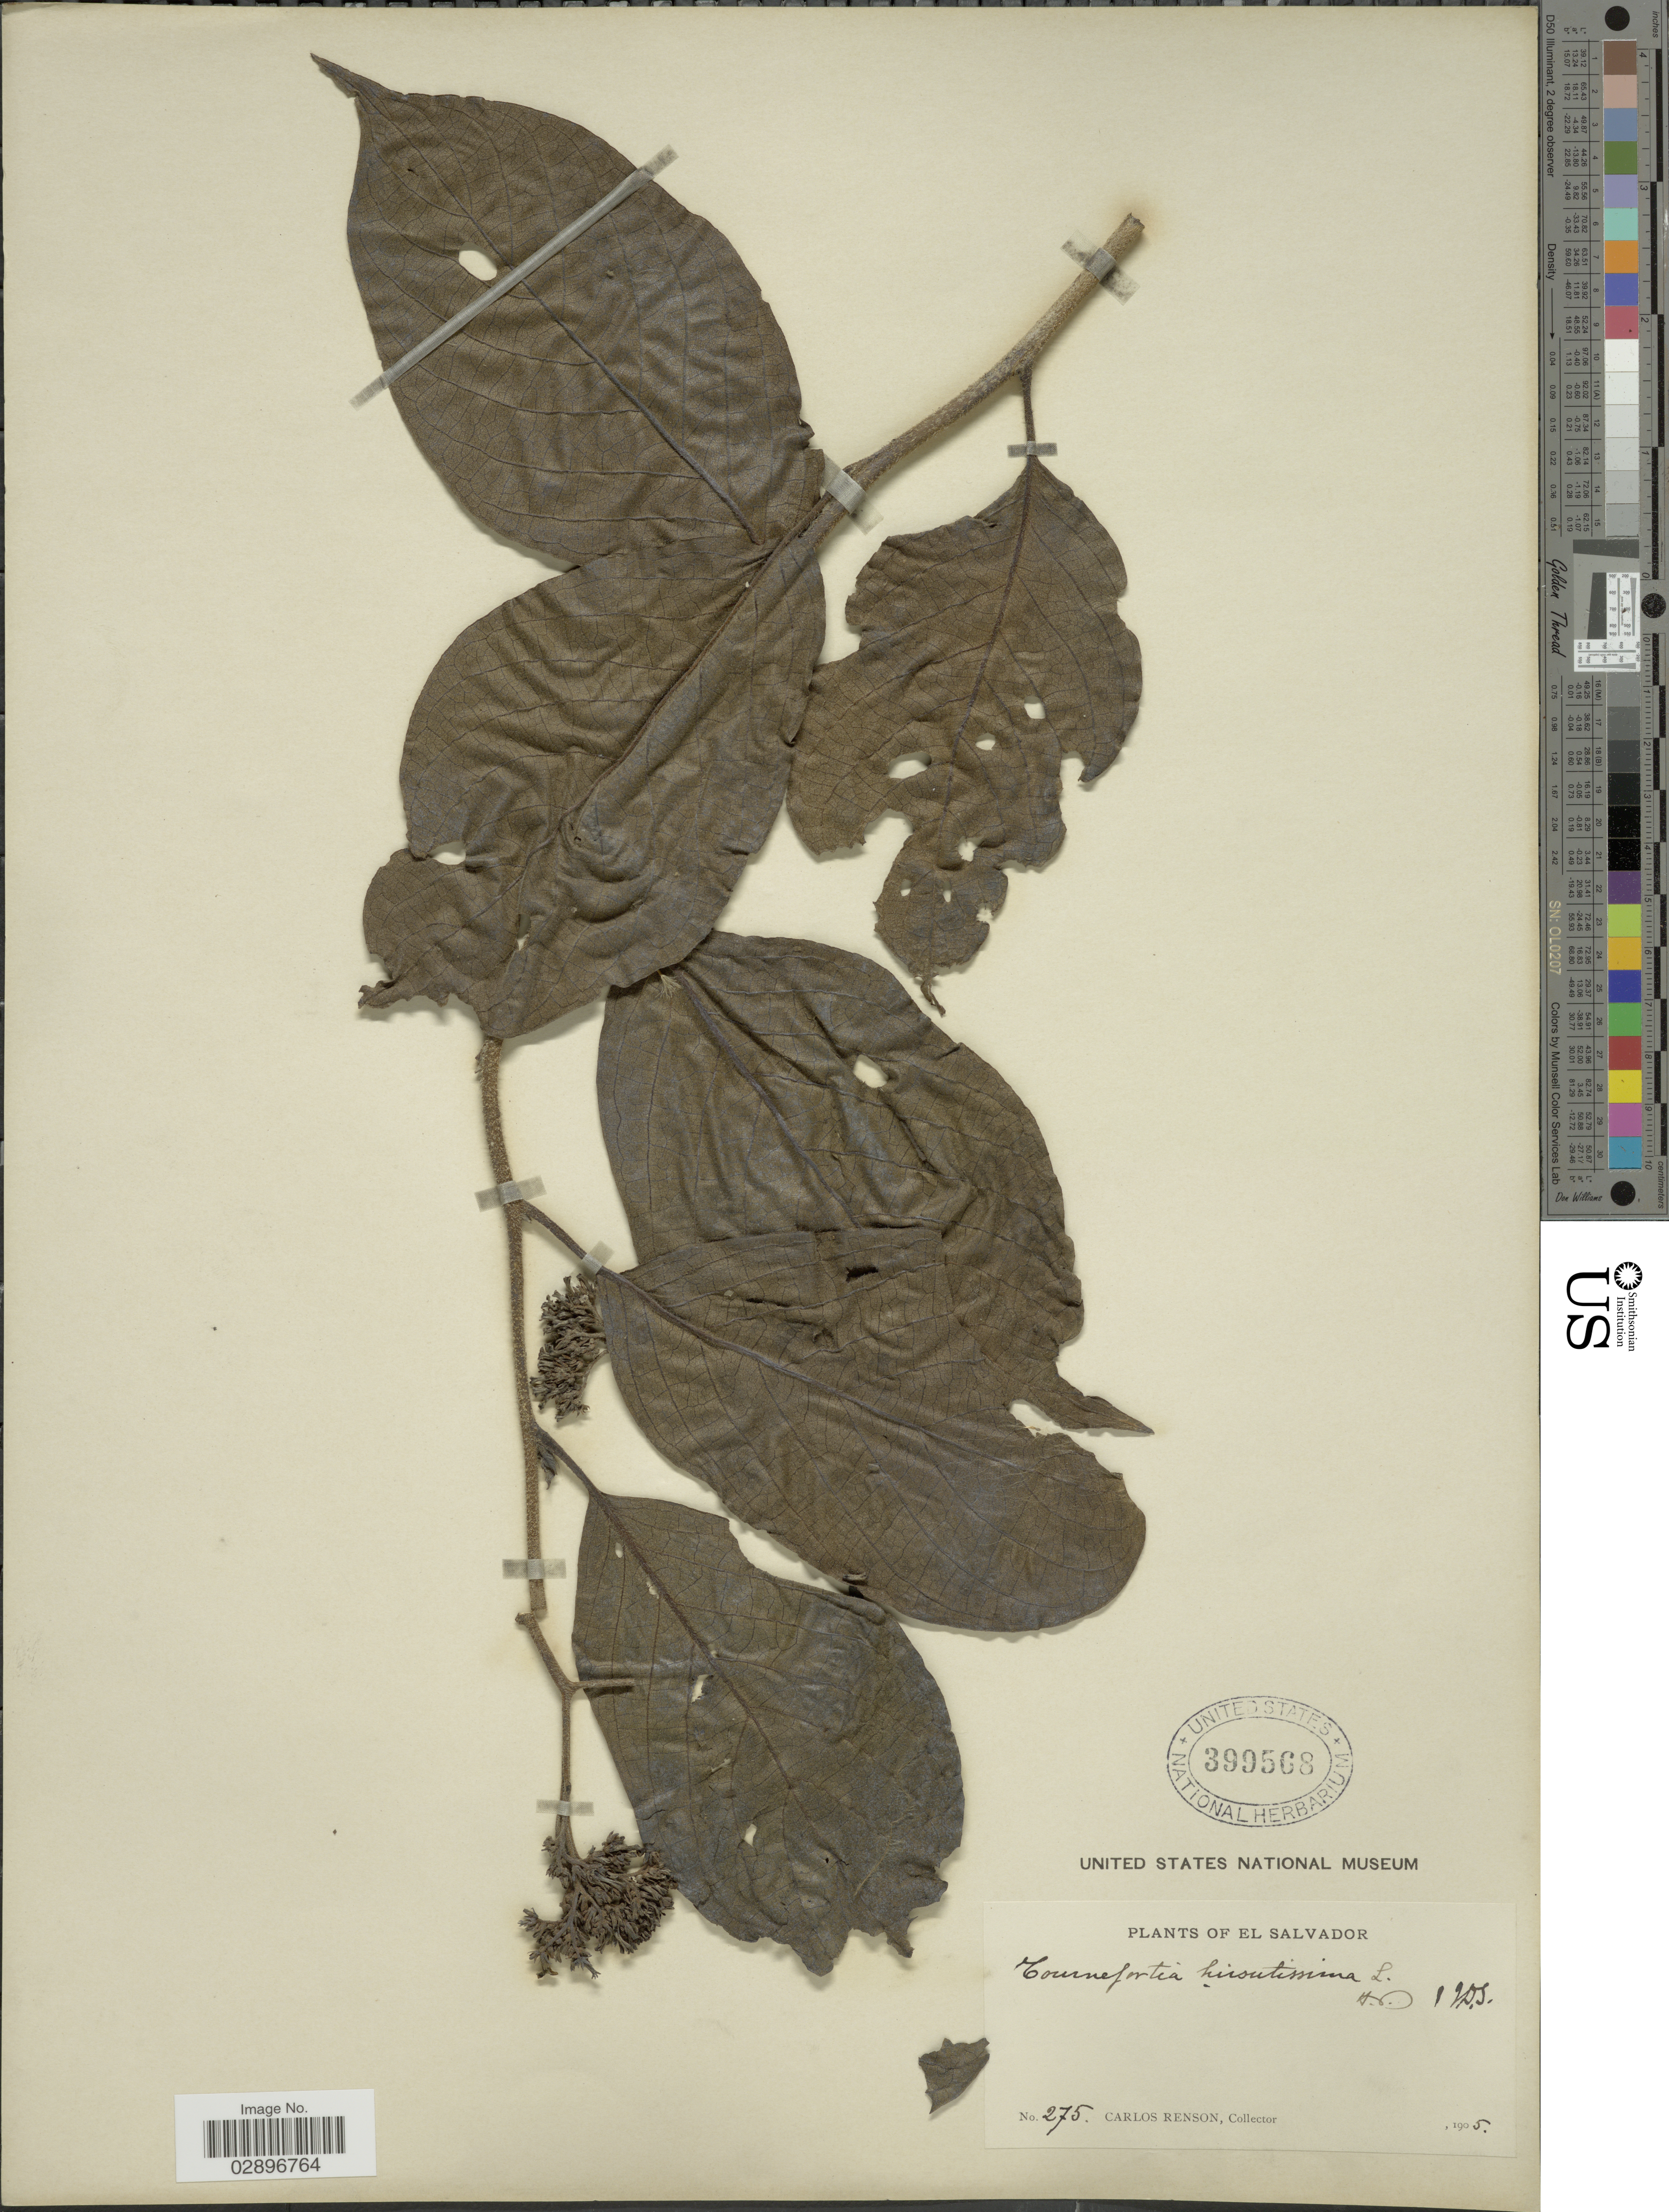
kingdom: Plantae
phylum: Tracheophyta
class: Magnoliopsida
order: Boraginales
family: Heliotropiaceae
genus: Tournefortia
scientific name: Tournefortia hirsutissima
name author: L.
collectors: C. Renson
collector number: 275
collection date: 1905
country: El Salvador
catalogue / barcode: US 399568